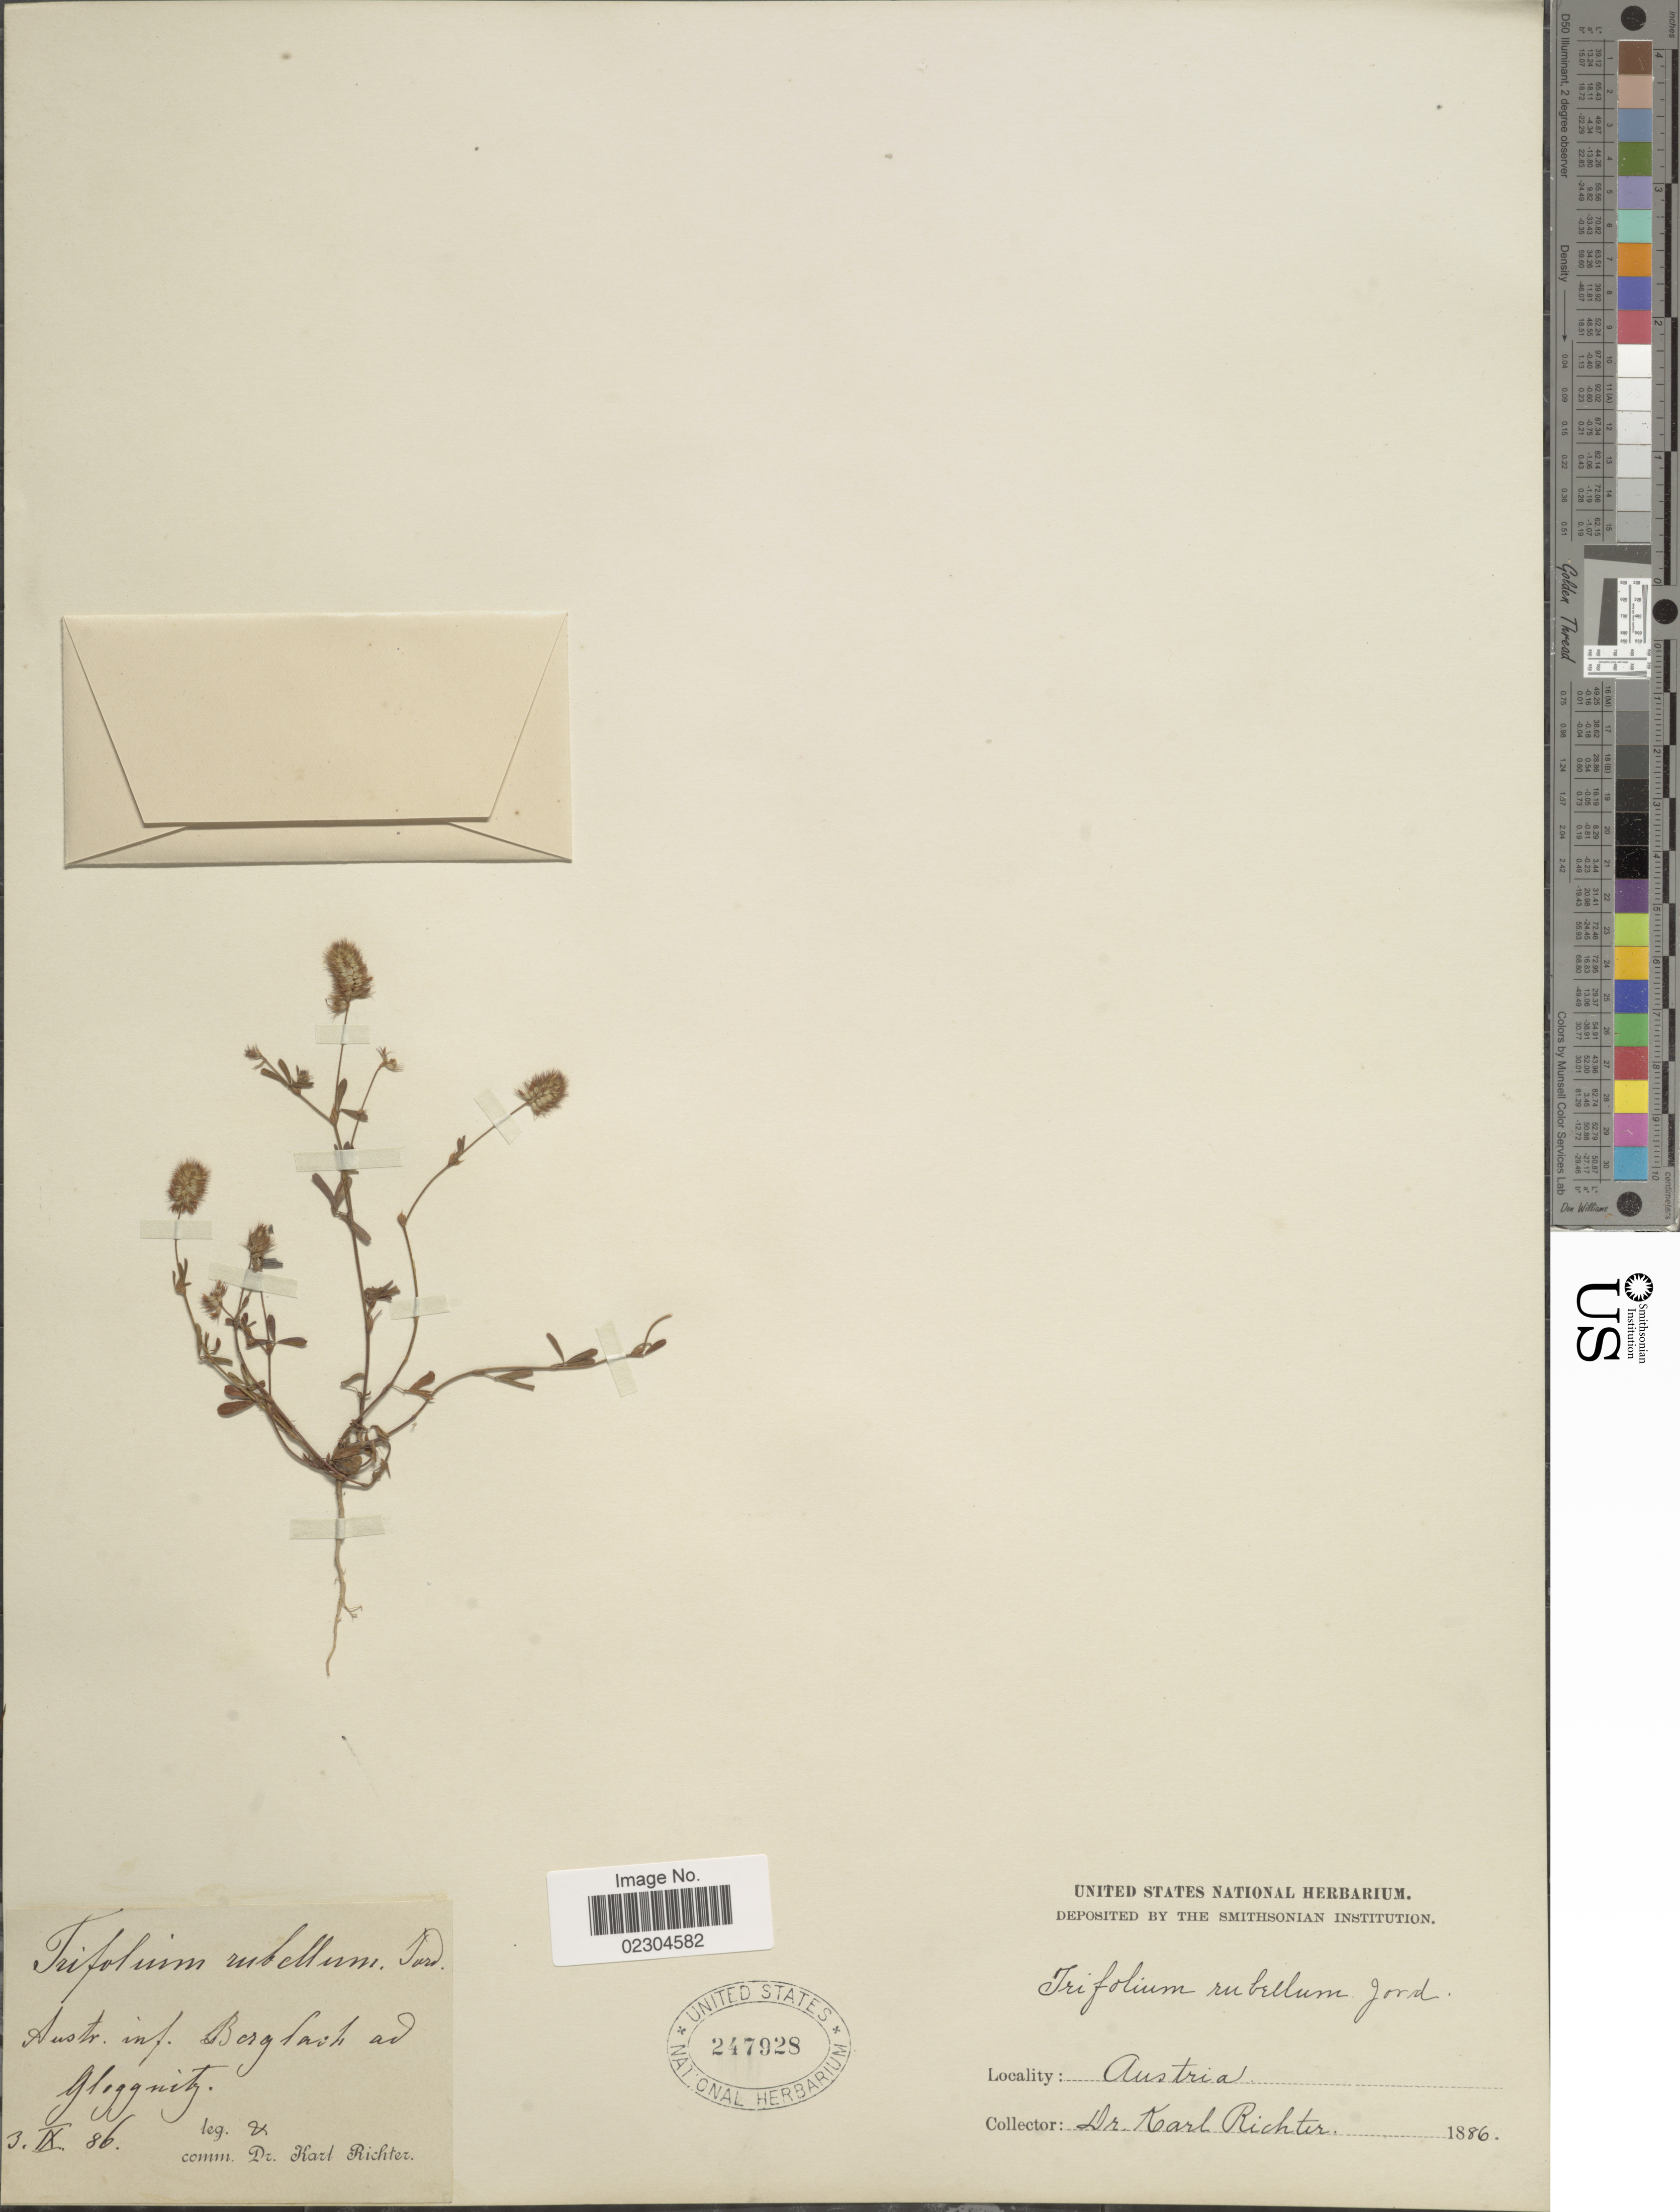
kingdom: Plantae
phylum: Tracheophyta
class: Magnoliopsida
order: Fabales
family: Fabaceae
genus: Trifolium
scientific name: Trifolium rubellum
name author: Jord.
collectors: K. Richter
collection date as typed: Transcribed d/m/y: 3/9/86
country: Austria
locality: Austr. inf. Bergbach ad Gloggennitz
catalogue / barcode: US 247928